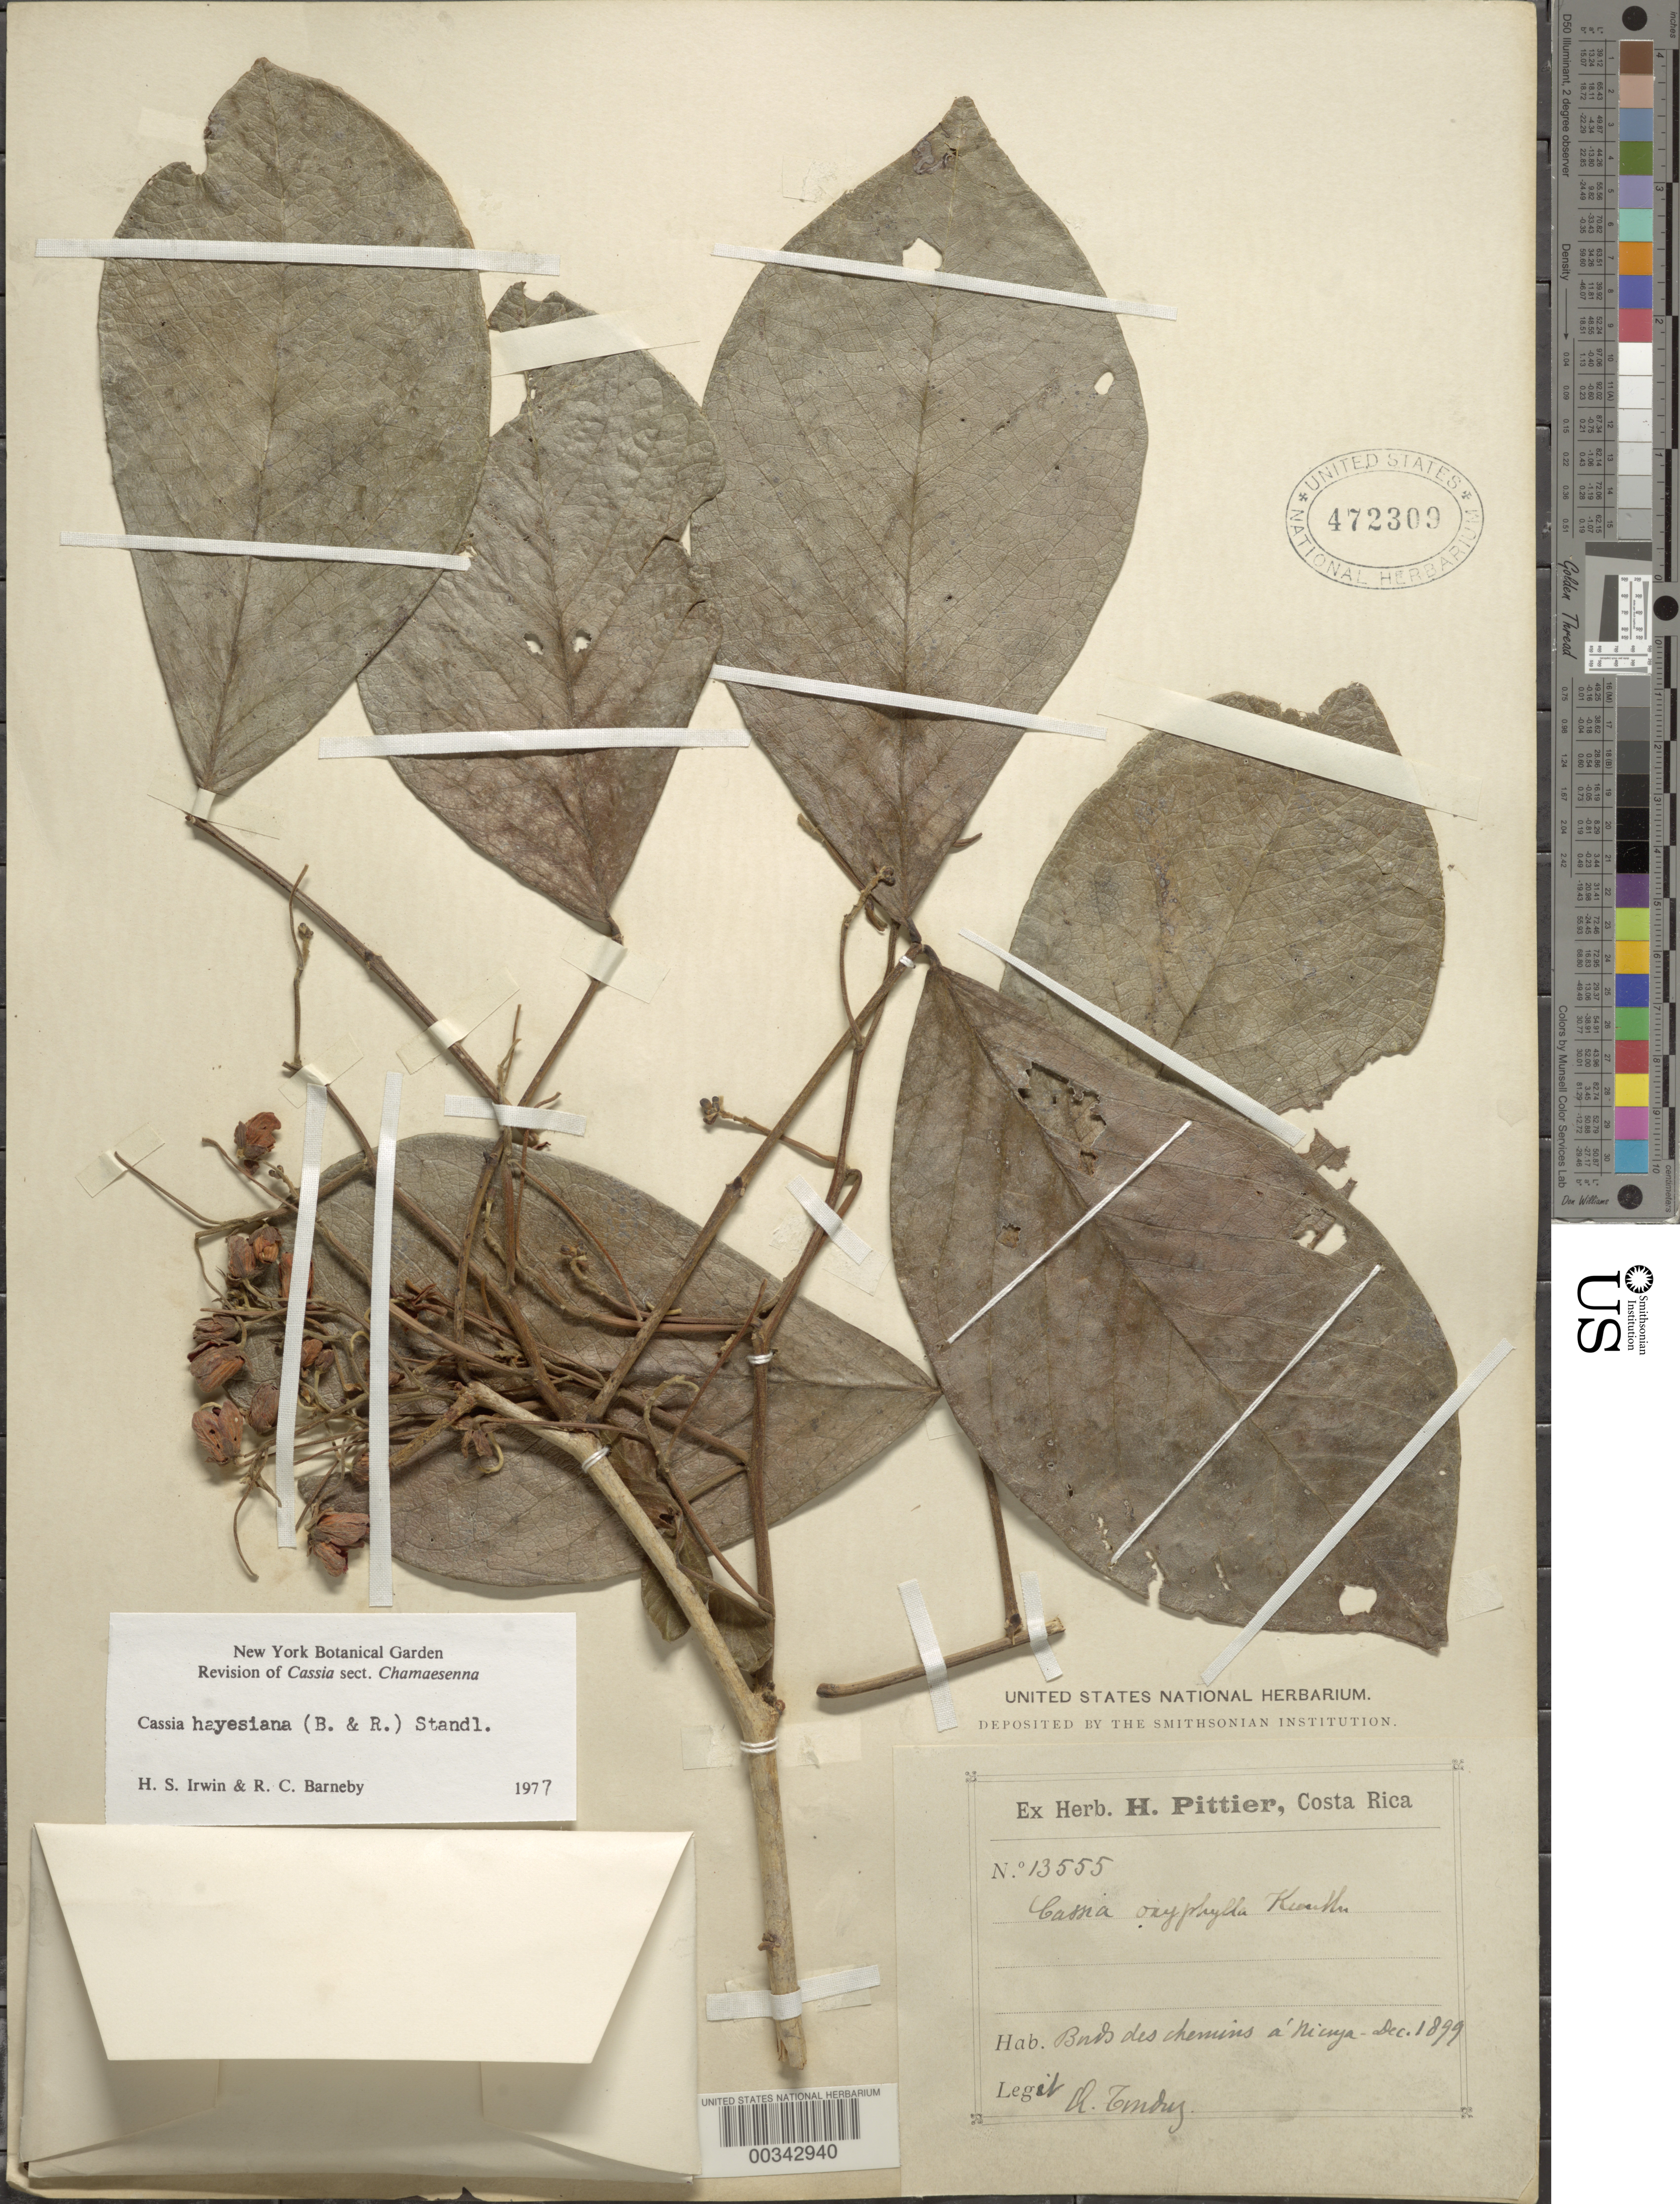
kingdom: Plantae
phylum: Tracheophyta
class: Magnoliopsida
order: Fabales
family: Fabaceae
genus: Senna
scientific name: Senna hayesiana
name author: (Britton & Rose) H.S. Irwin & Barneby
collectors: A. Tonduz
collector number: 13555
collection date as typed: Dec 1899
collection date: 1899-12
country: Costa Rica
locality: Nicoya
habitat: Edge of road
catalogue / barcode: US 472309